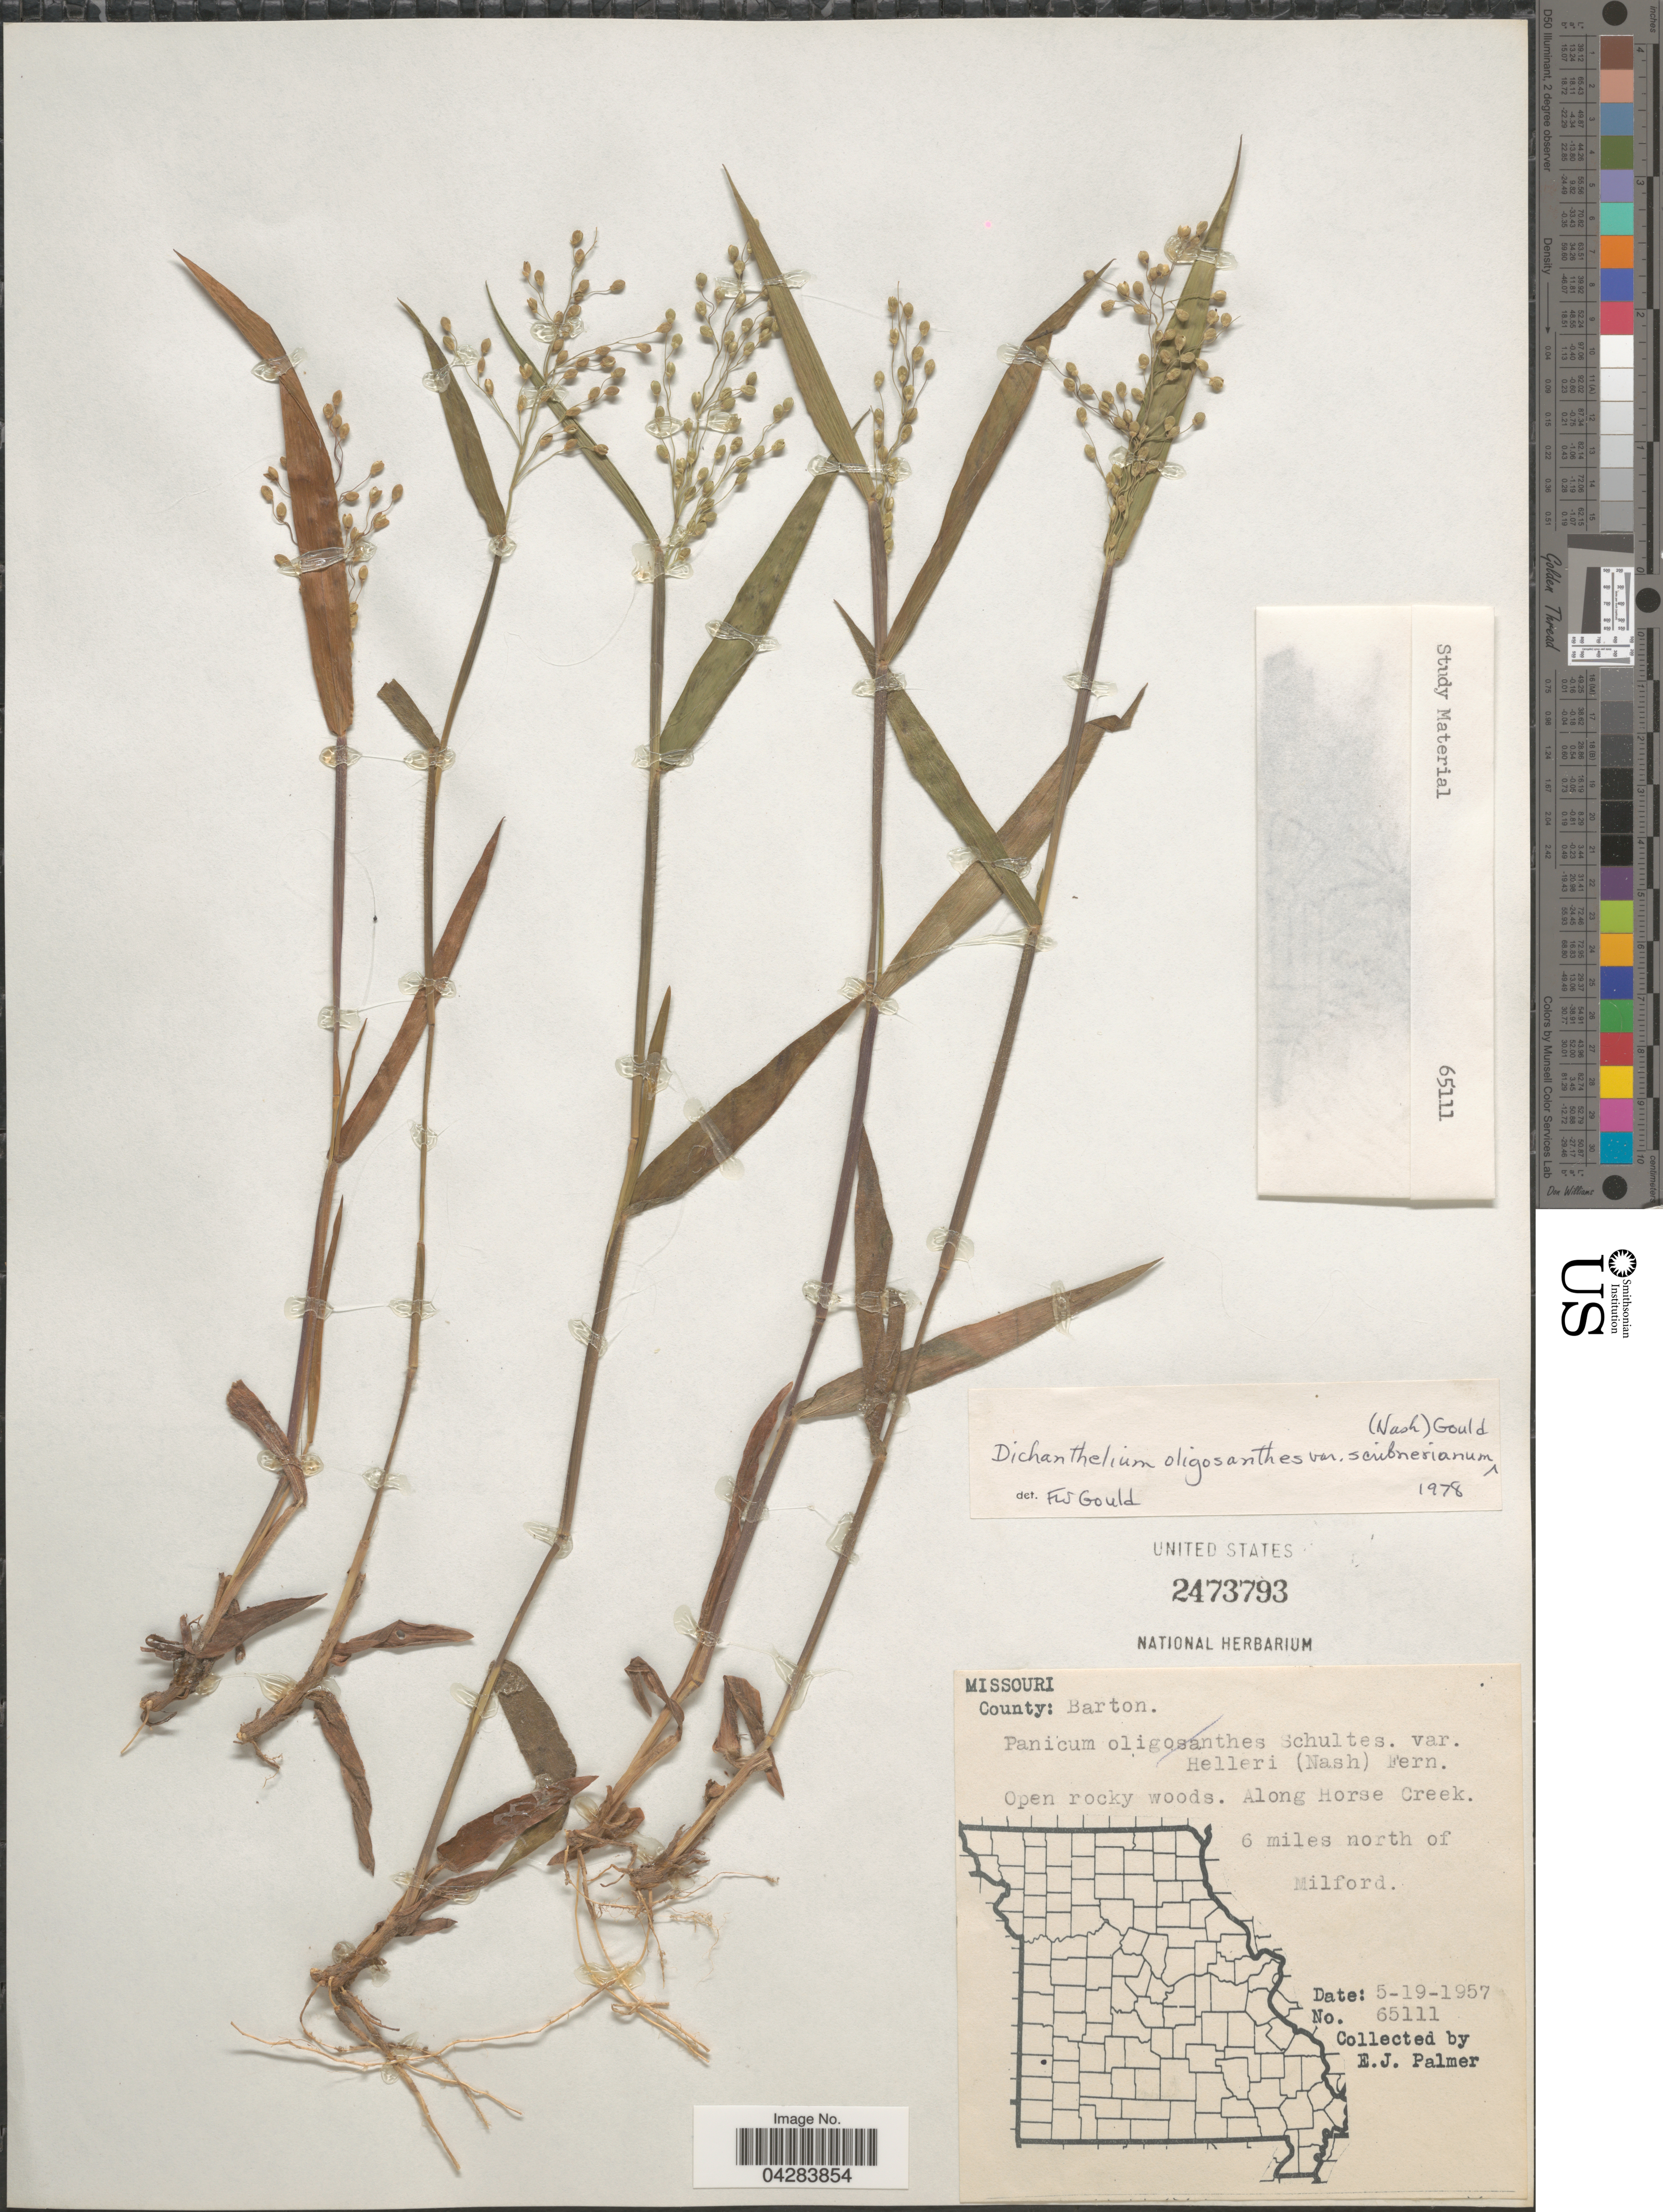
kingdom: Plantae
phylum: Tracheophyta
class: Liliopsida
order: Poales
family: Poaceae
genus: Dichanthelium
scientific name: Dichanthelium oligosanthes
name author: (Schult.) Gould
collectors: E. J. Palmer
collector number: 65111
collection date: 1957-05-19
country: United States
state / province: Missouri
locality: County: Barton. Open rocky woods. Along Horse Creek. 6 miles north of Milford.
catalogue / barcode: US 2473793